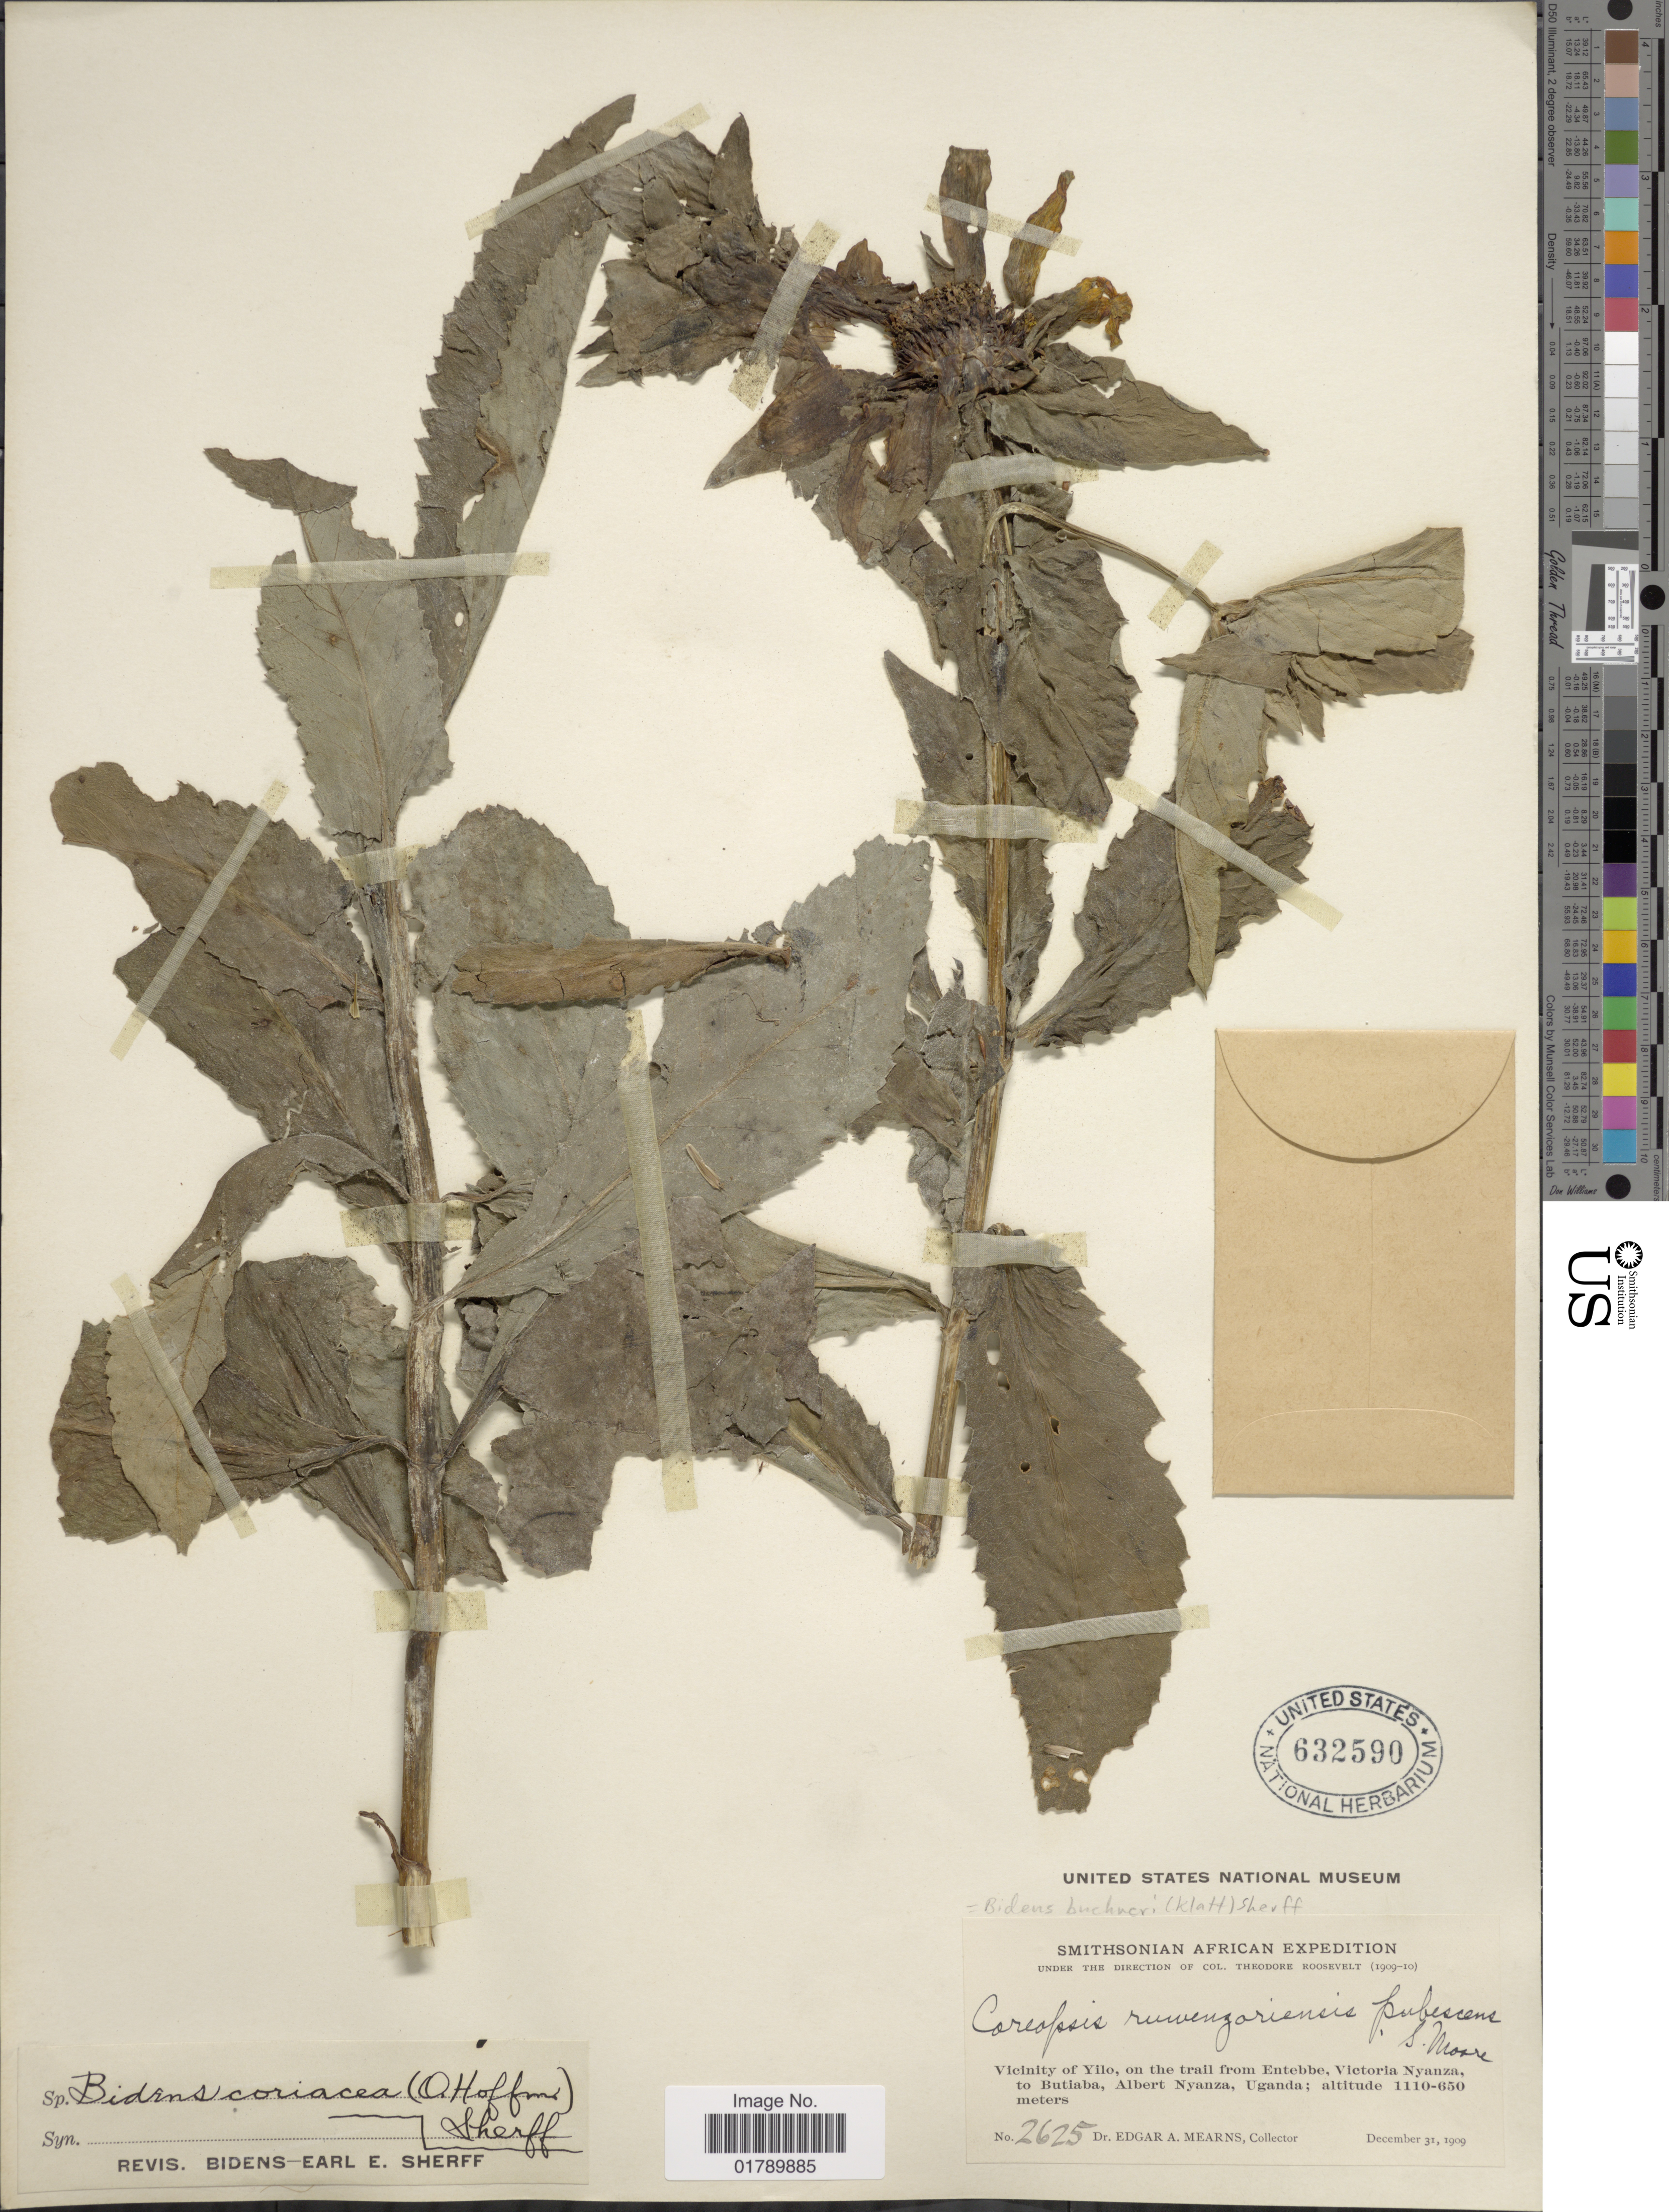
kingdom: Plantae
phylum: Tracheophyta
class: Magnoliopsida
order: Asterales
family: Asteraceae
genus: Bidens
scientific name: Bidens buchneri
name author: (Klatt) Sherff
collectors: E. A. Mearns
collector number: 2625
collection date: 1909-12-31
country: Uganda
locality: Vicinity of Yilo, on the trail from Entebbe, Victoria Nyanza, to Butiaba, Albert Nyanza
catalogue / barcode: US 632590